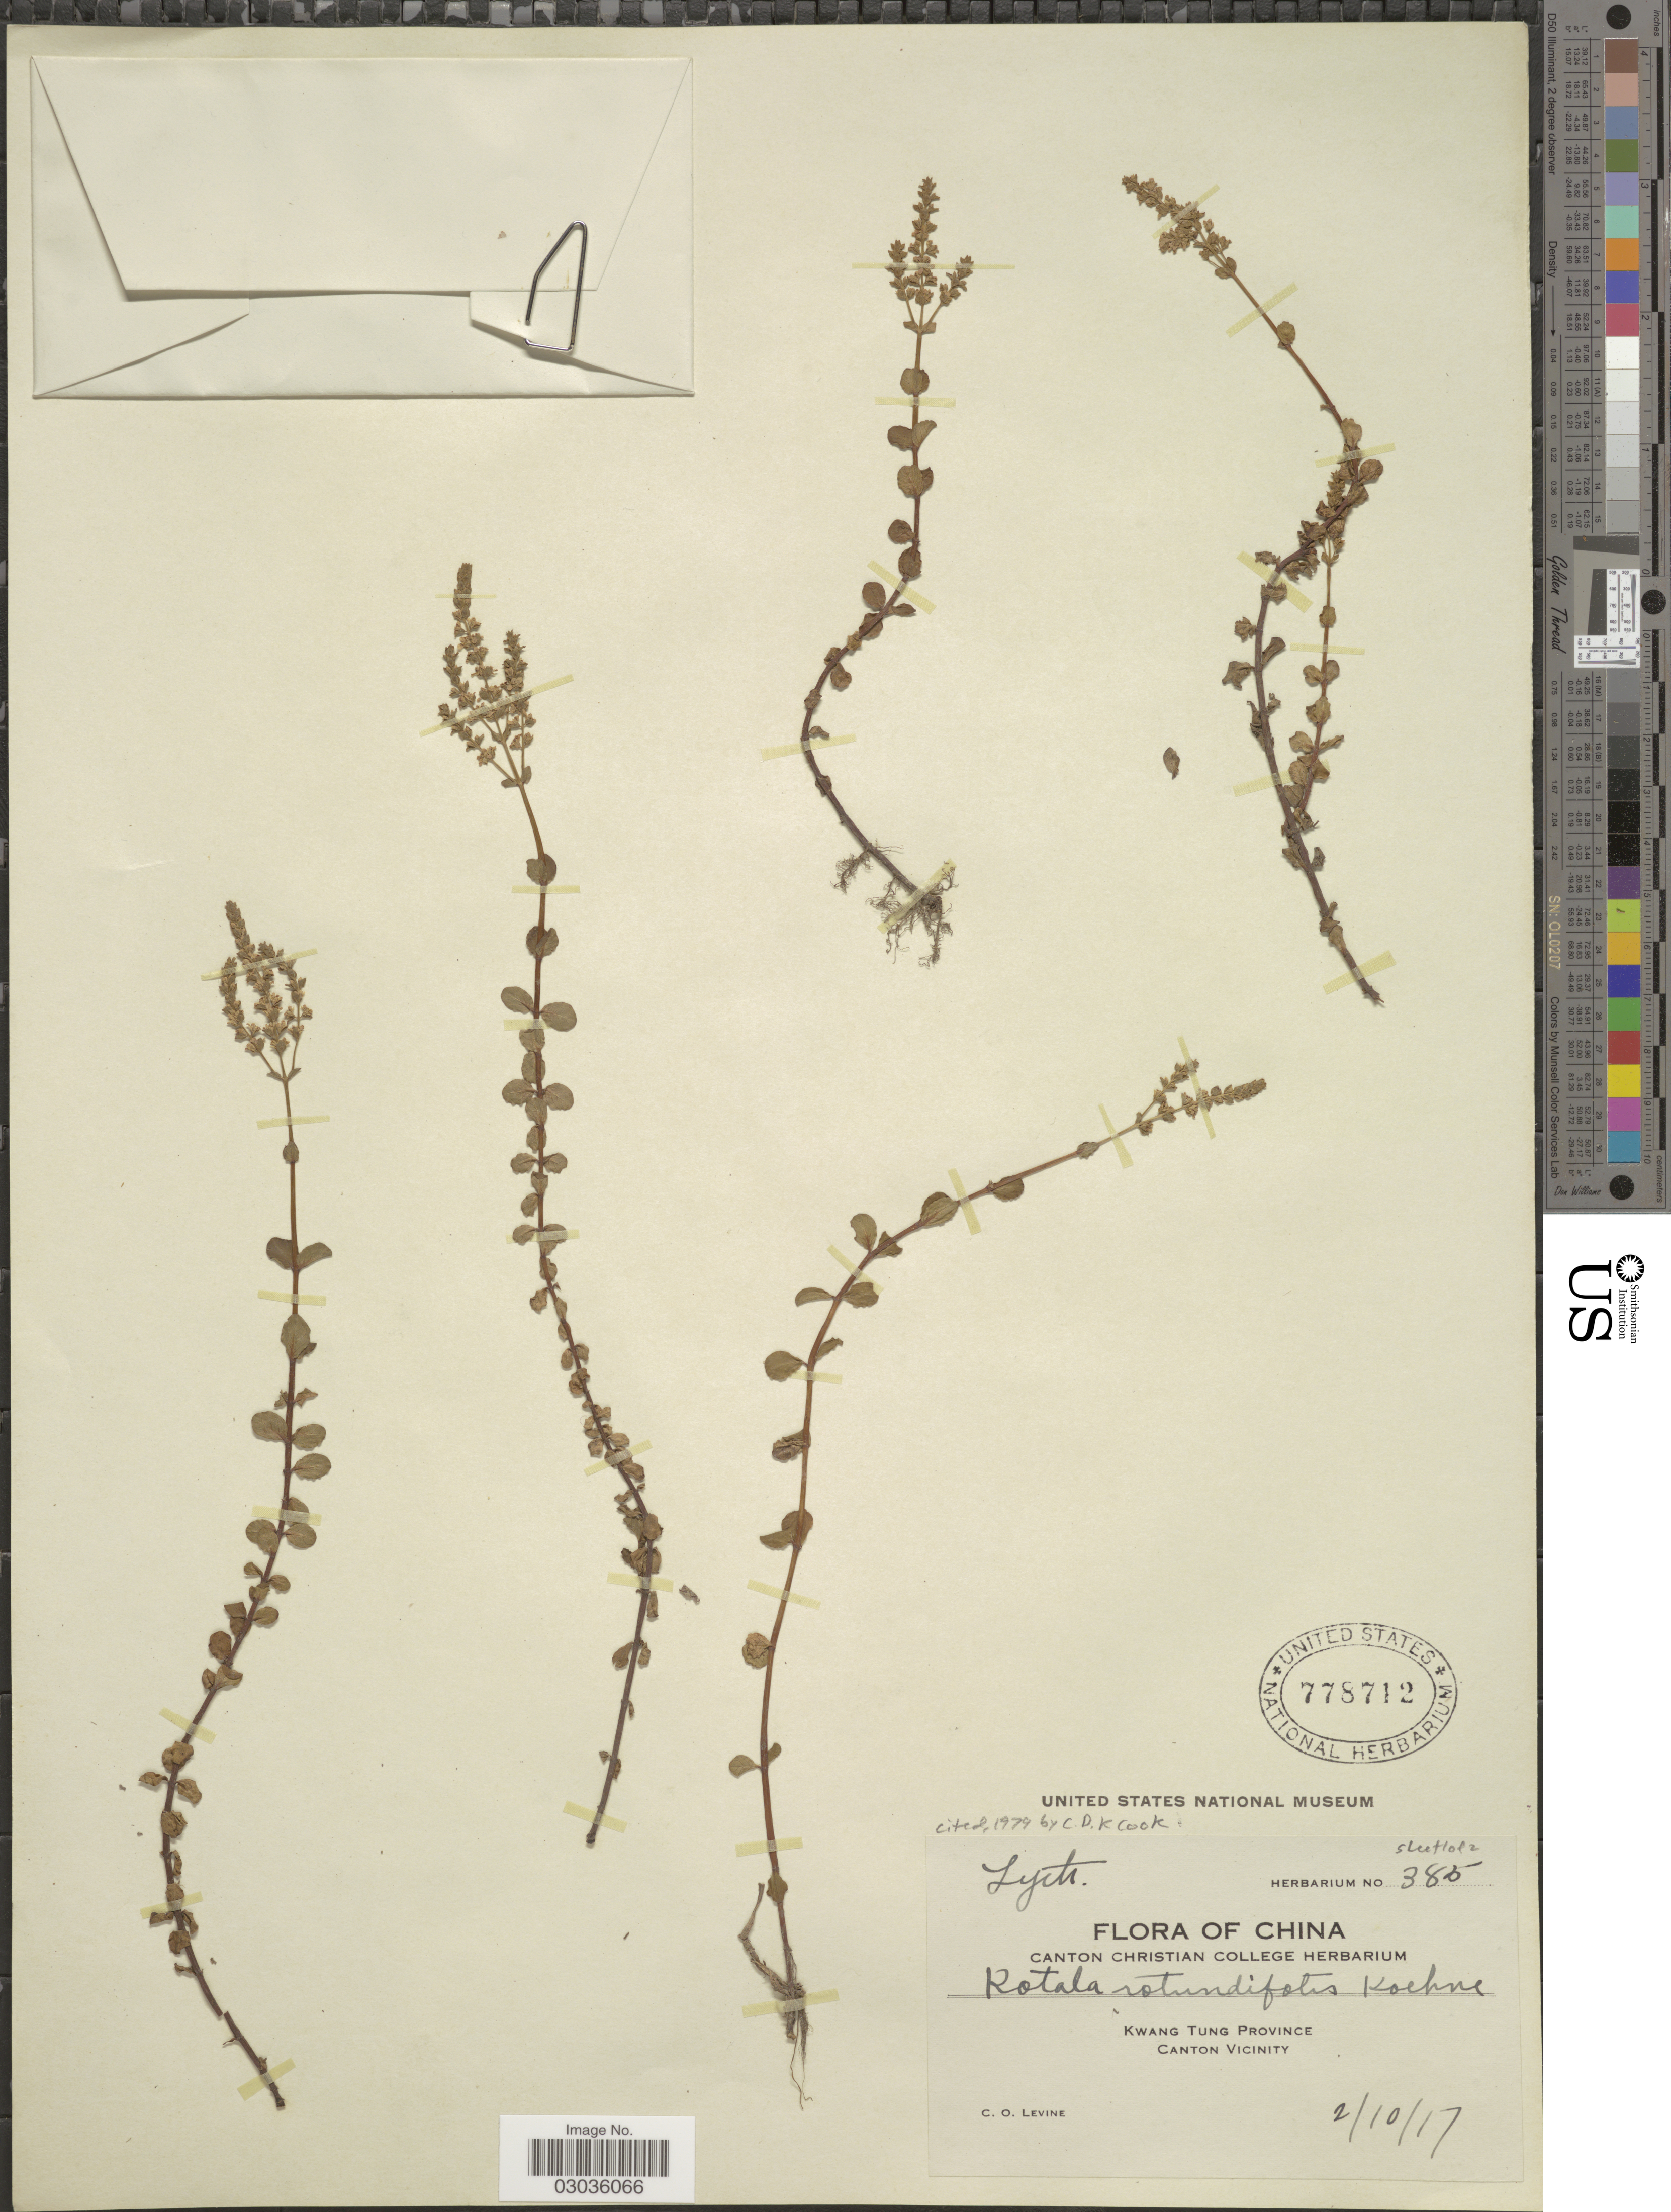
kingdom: Plantae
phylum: Tracheophyta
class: Magnoliopsida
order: Myrtales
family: Lythraceae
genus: Rotala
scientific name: Rotala rotundifolia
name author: (Buch.-Ham. & Roxb.) Koehne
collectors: C. O. Levine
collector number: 385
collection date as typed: Transcribed d/m/y: 2/10/17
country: China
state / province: Guangdong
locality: Kwang Tung Province, Canton Vicinity.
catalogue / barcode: US 778712